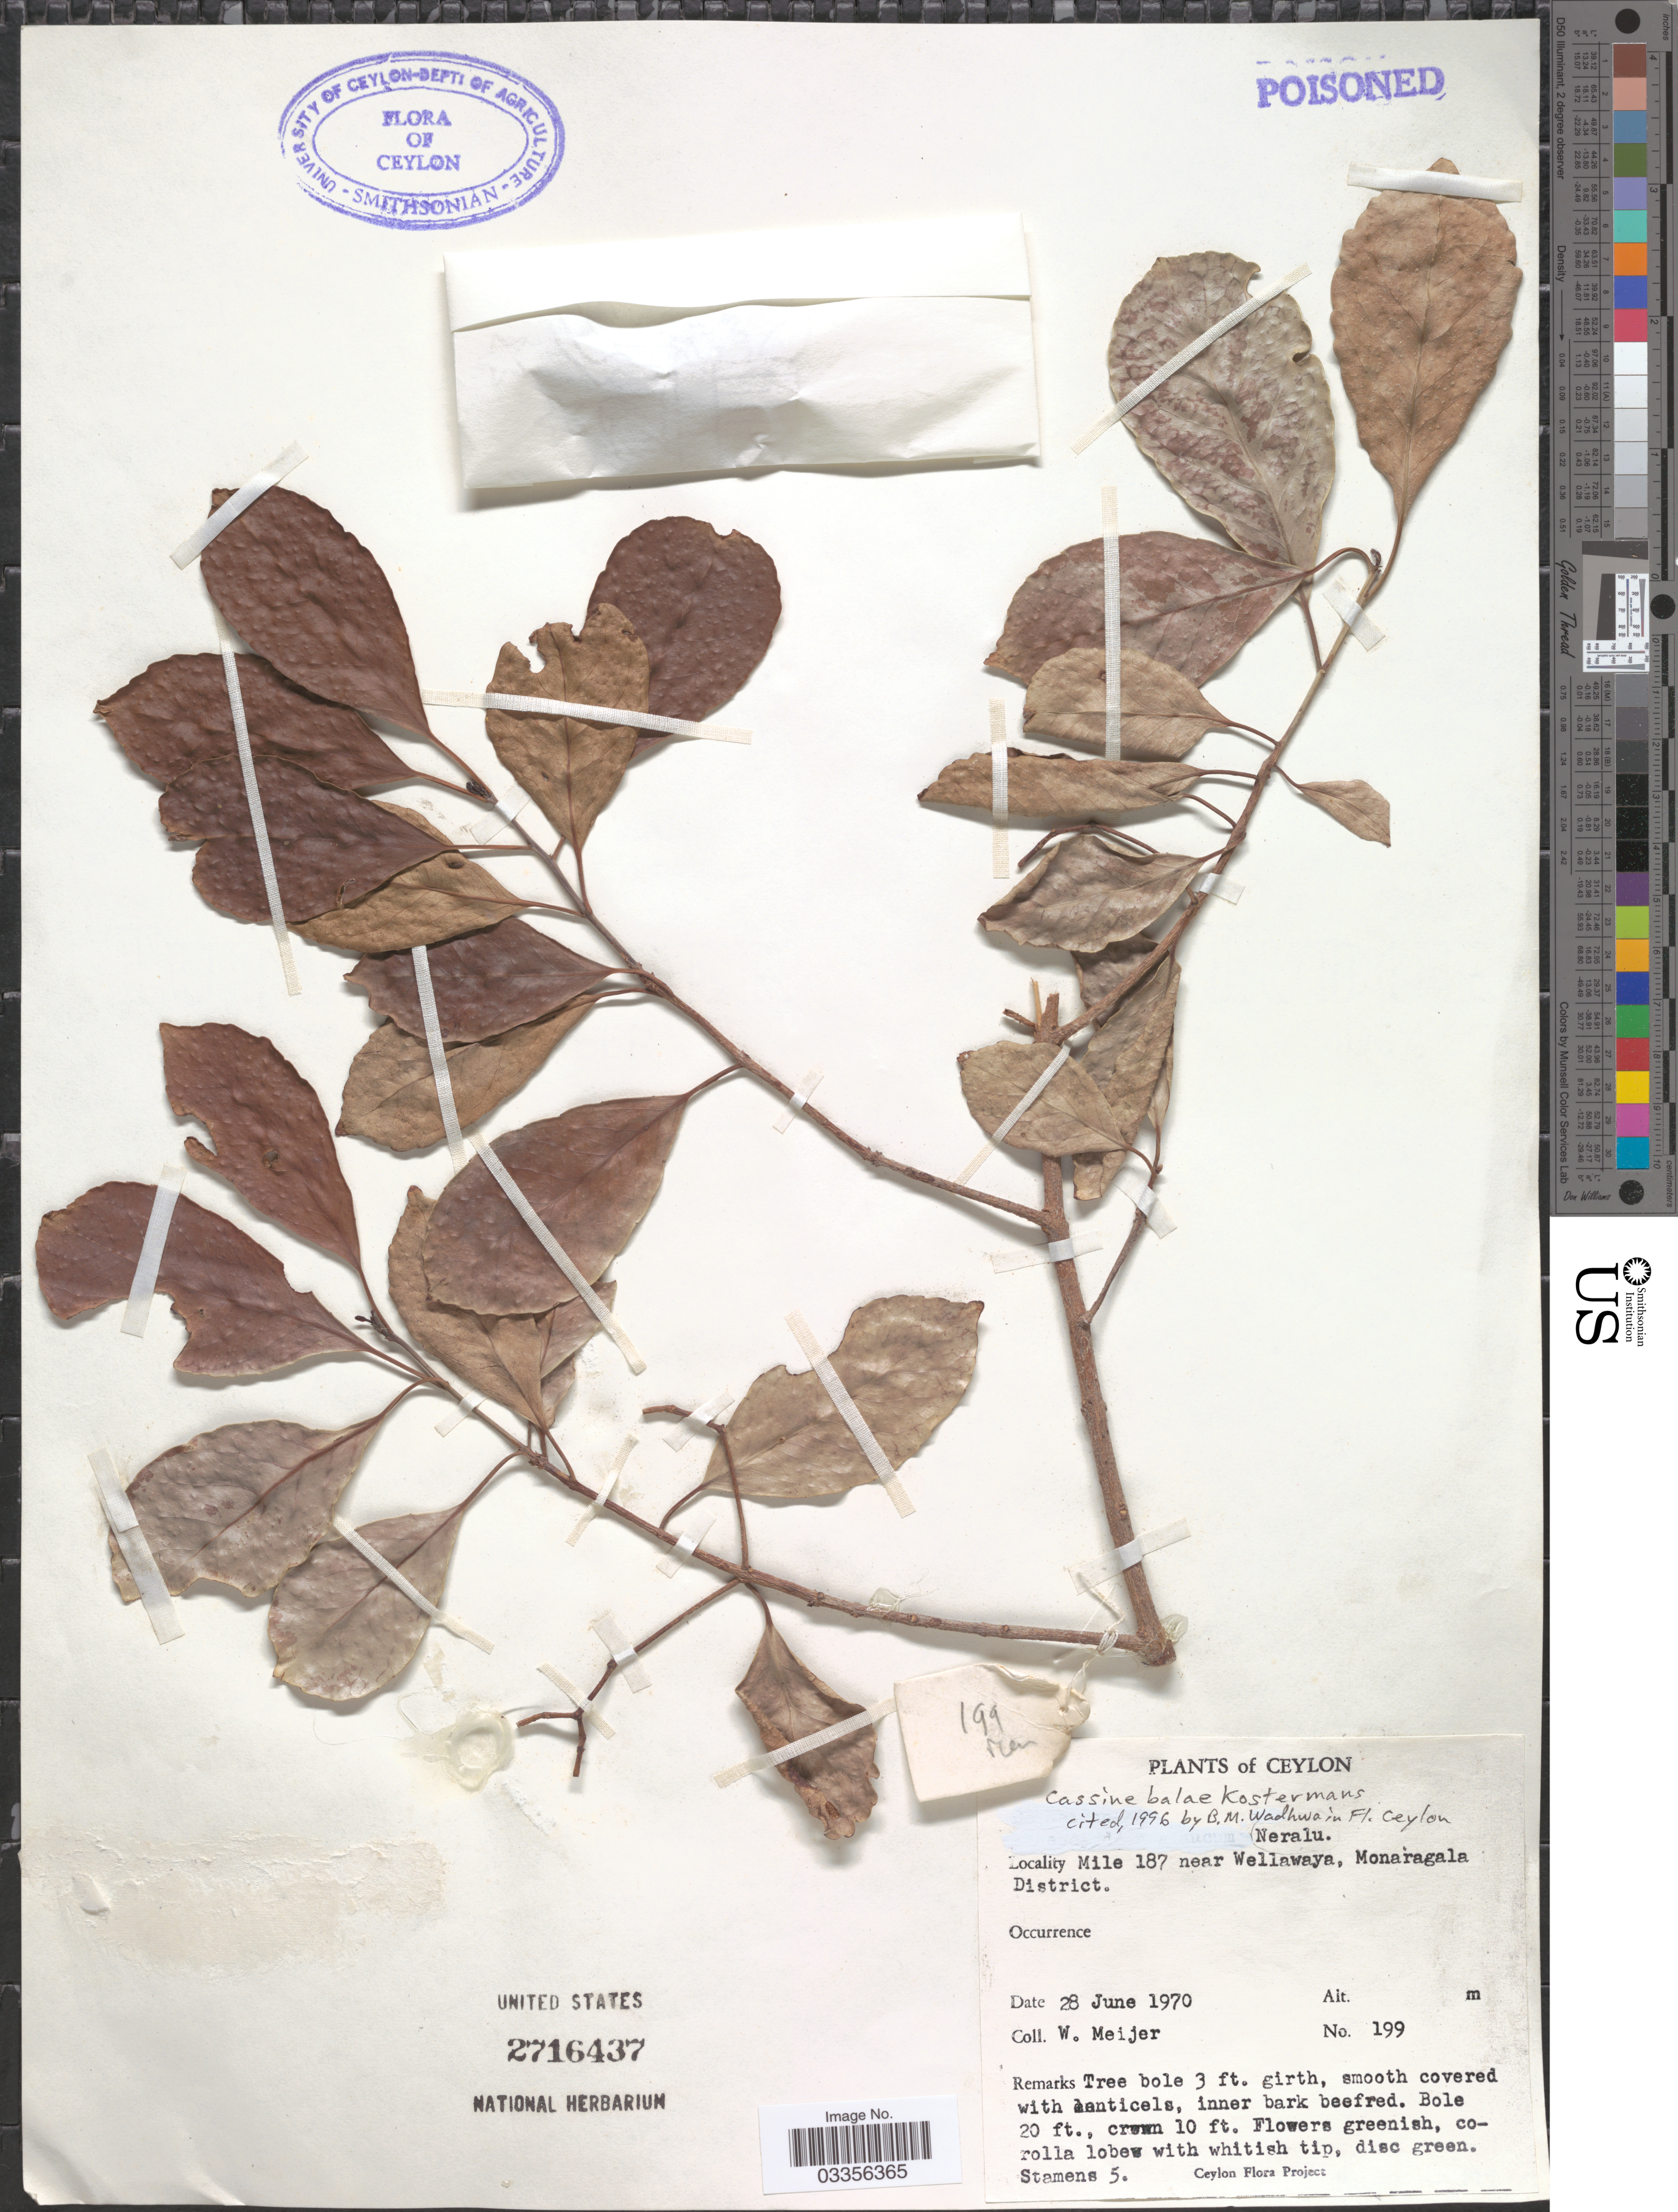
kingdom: Plantae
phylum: Tracheophyta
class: Magnoliopsida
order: Celastrales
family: Celastraceae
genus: Cassine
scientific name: Cassine balae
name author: Kosterm.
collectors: W. Meijer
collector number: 199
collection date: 1970-06-28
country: Sri Lanka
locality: Ceylon. Neralu. Mile 187 near Wellawaya, Monaragala District.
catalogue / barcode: US 2716437